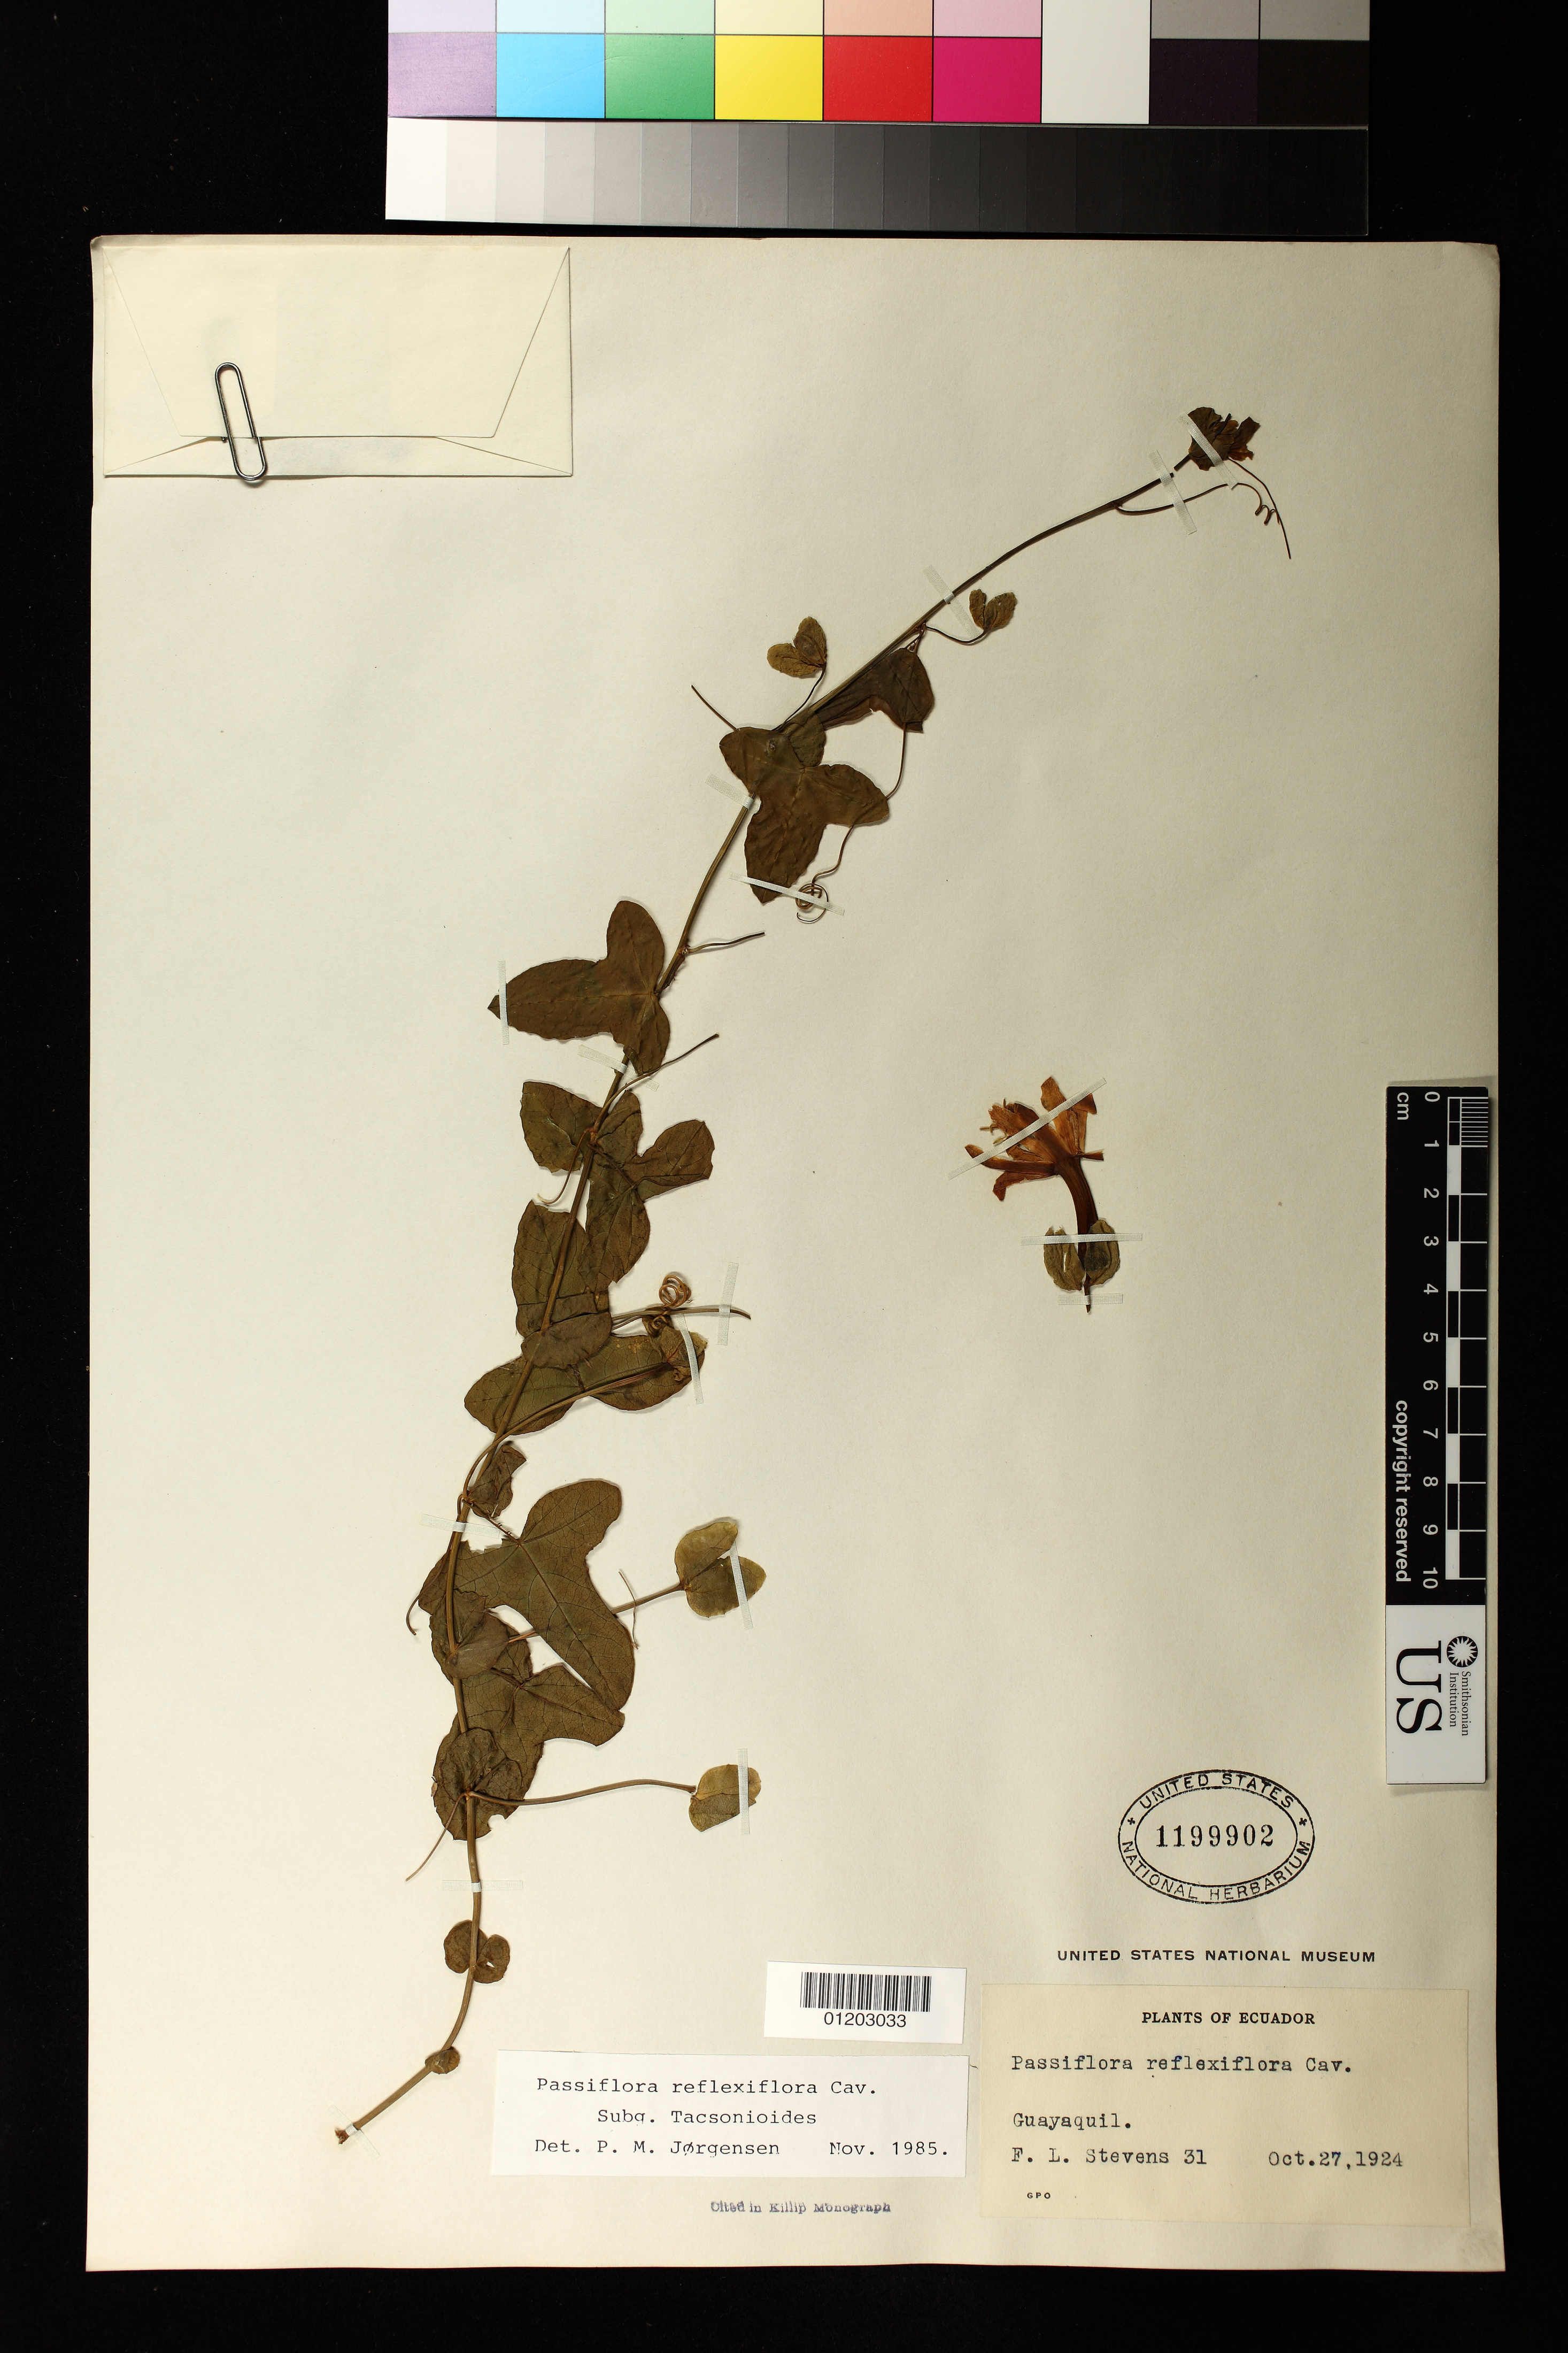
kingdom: Plantae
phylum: Tracheophyta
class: Magnoliopsida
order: Malpighiales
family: Passifloraceae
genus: Passiflora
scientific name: Passiflora reflexiflora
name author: Cav.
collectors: F. L. Stevens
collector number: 31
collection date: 1924-10-27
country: Ecuador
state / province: Guayas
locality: Guayaquil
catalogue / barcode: US 1199902